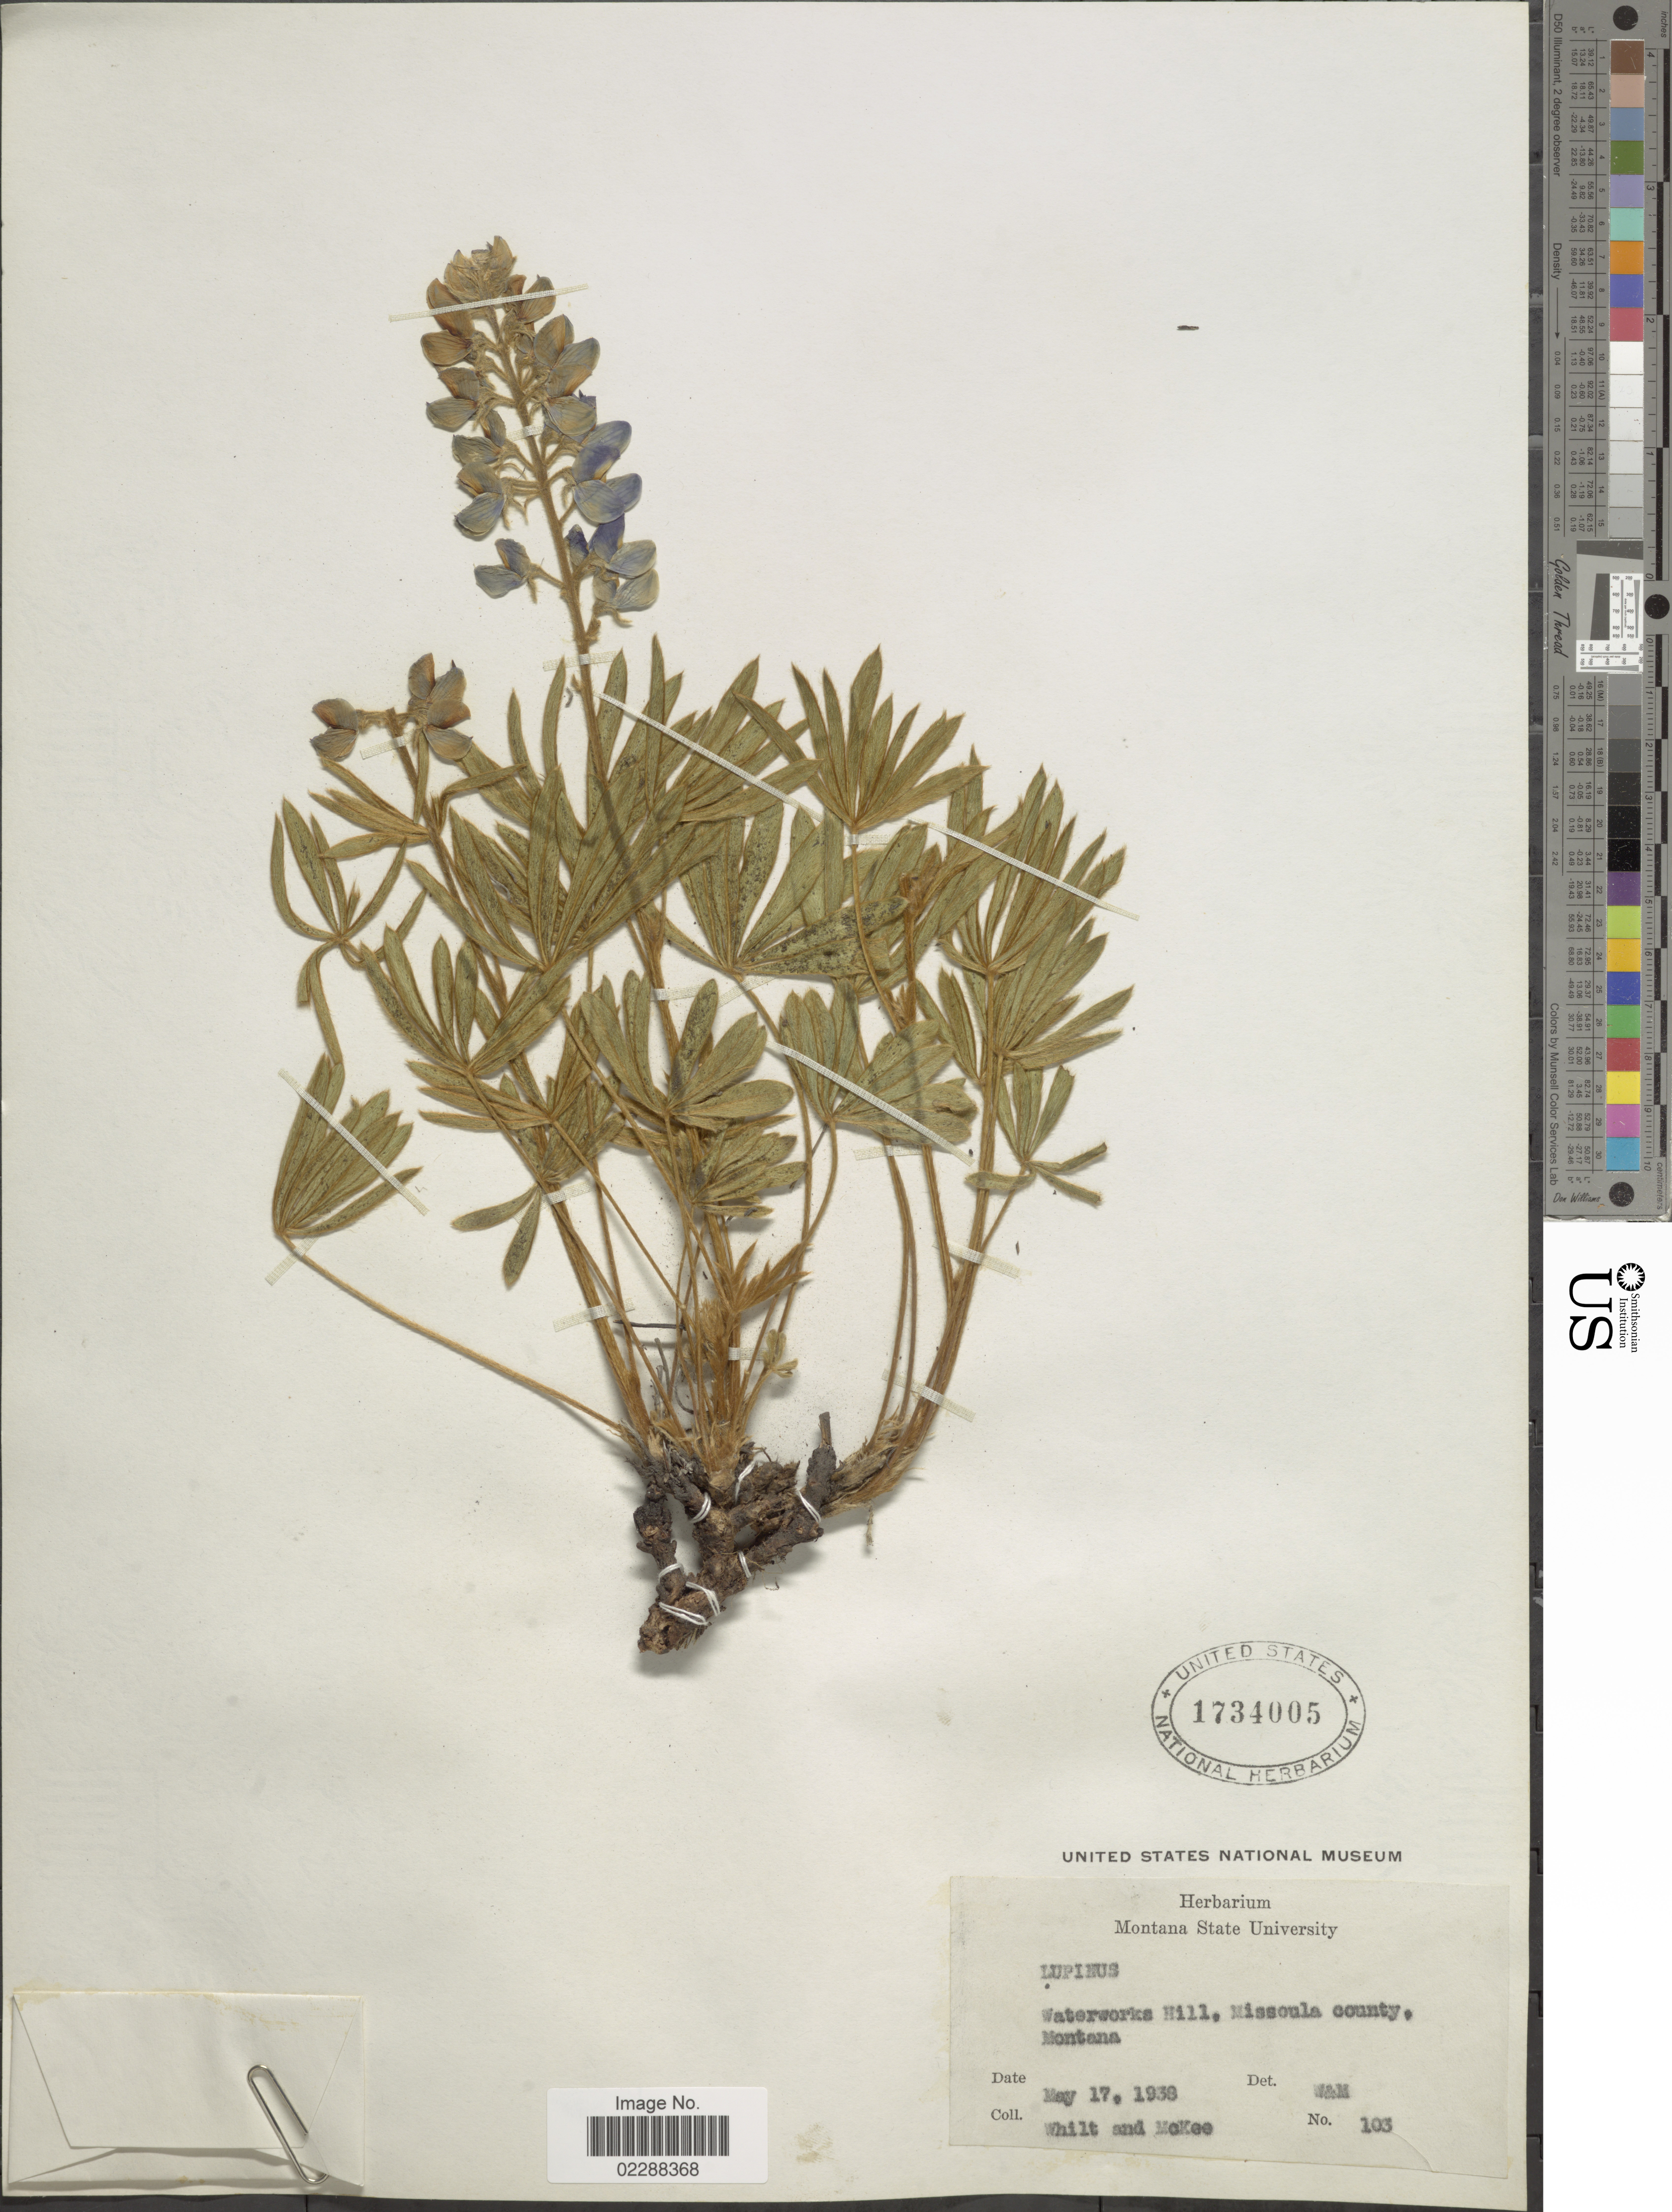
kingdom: Plantae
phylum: Tracheophyta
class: Magnoliopsida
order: Fabales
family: Fabaceae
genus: Lupinus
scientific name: Lupinus sp.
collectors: Whilt & McKee, --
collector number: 103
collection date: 1938-05-17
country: United States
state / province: Montana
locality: Waterworks Hill, Missoula county, Montana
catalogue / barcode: US 1734005